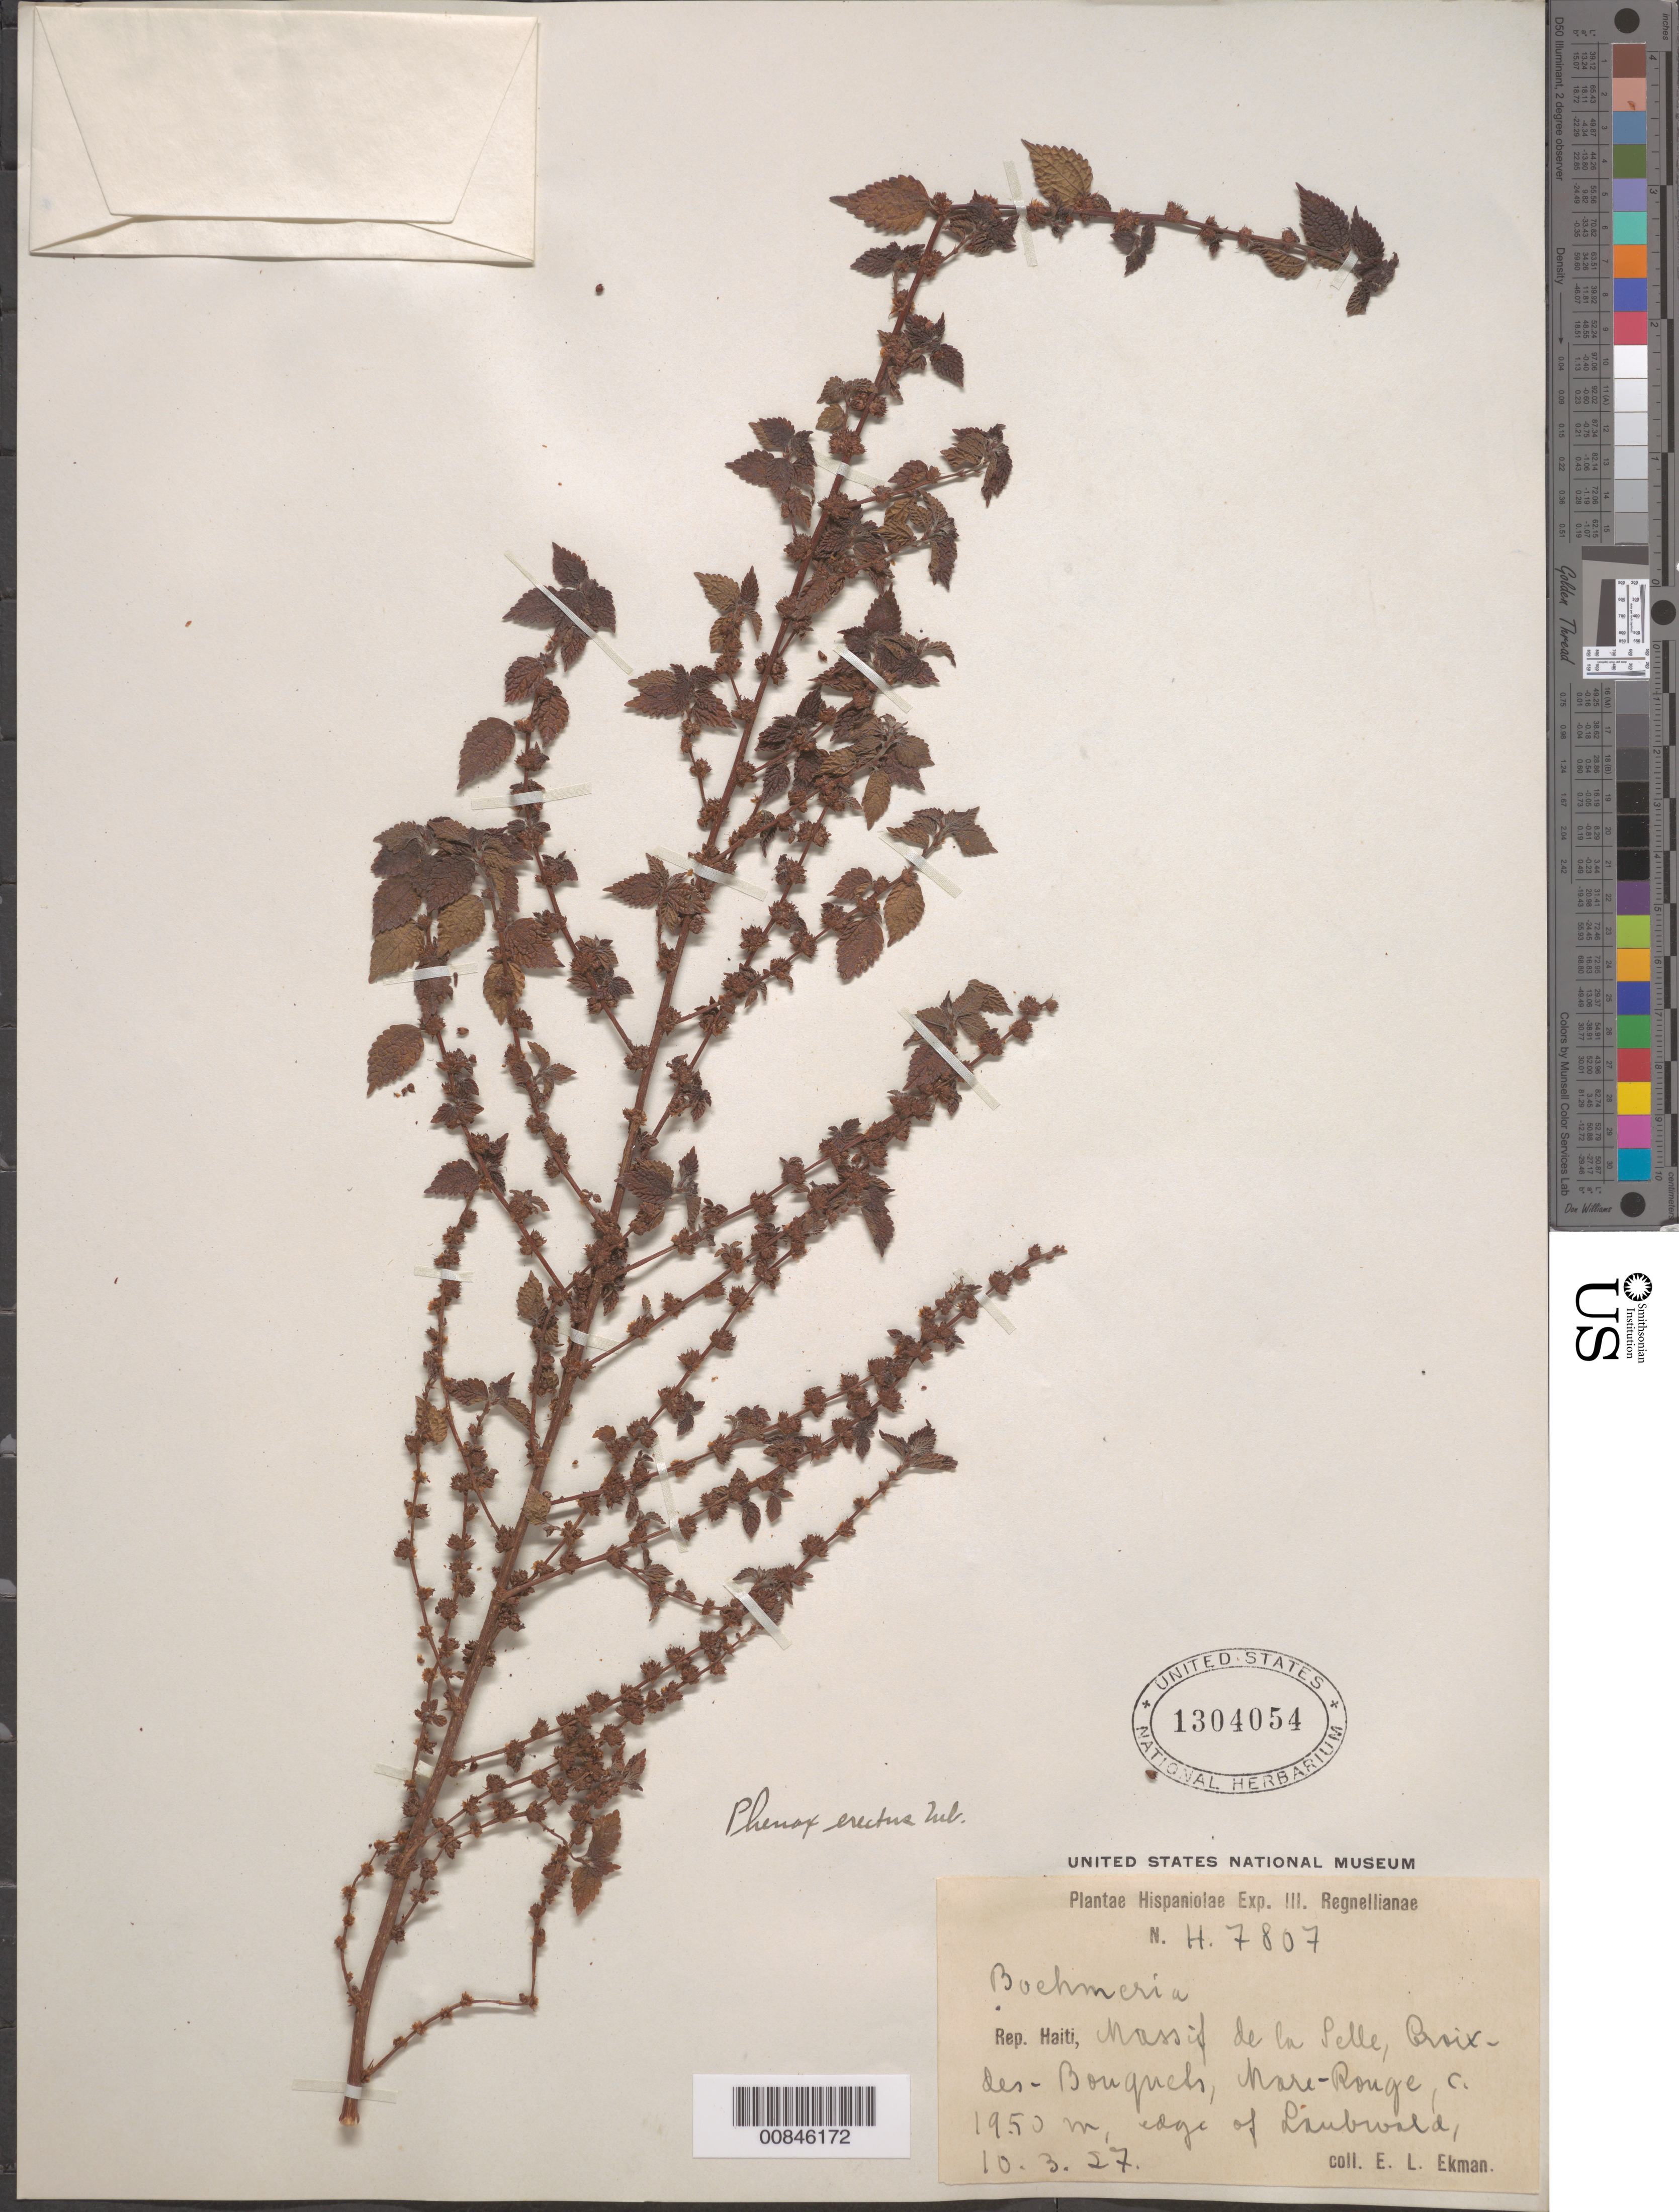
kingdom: Plantae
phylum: Tracheophyta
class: Magnoliopsida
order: Rosales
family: Urticaceae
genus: Phenax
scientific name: Phenax erectus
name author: Urb.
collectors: E. L. Ekman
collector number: H 7807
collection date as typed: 10 Mar 1927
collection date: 1927-03-10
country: Haiti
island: Hispaniola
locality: Massif de la Selle, Croix des Bouquets, Mare-Rouge.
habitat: Edge of Laubwald.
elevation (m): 1950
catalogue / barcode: US 1304054